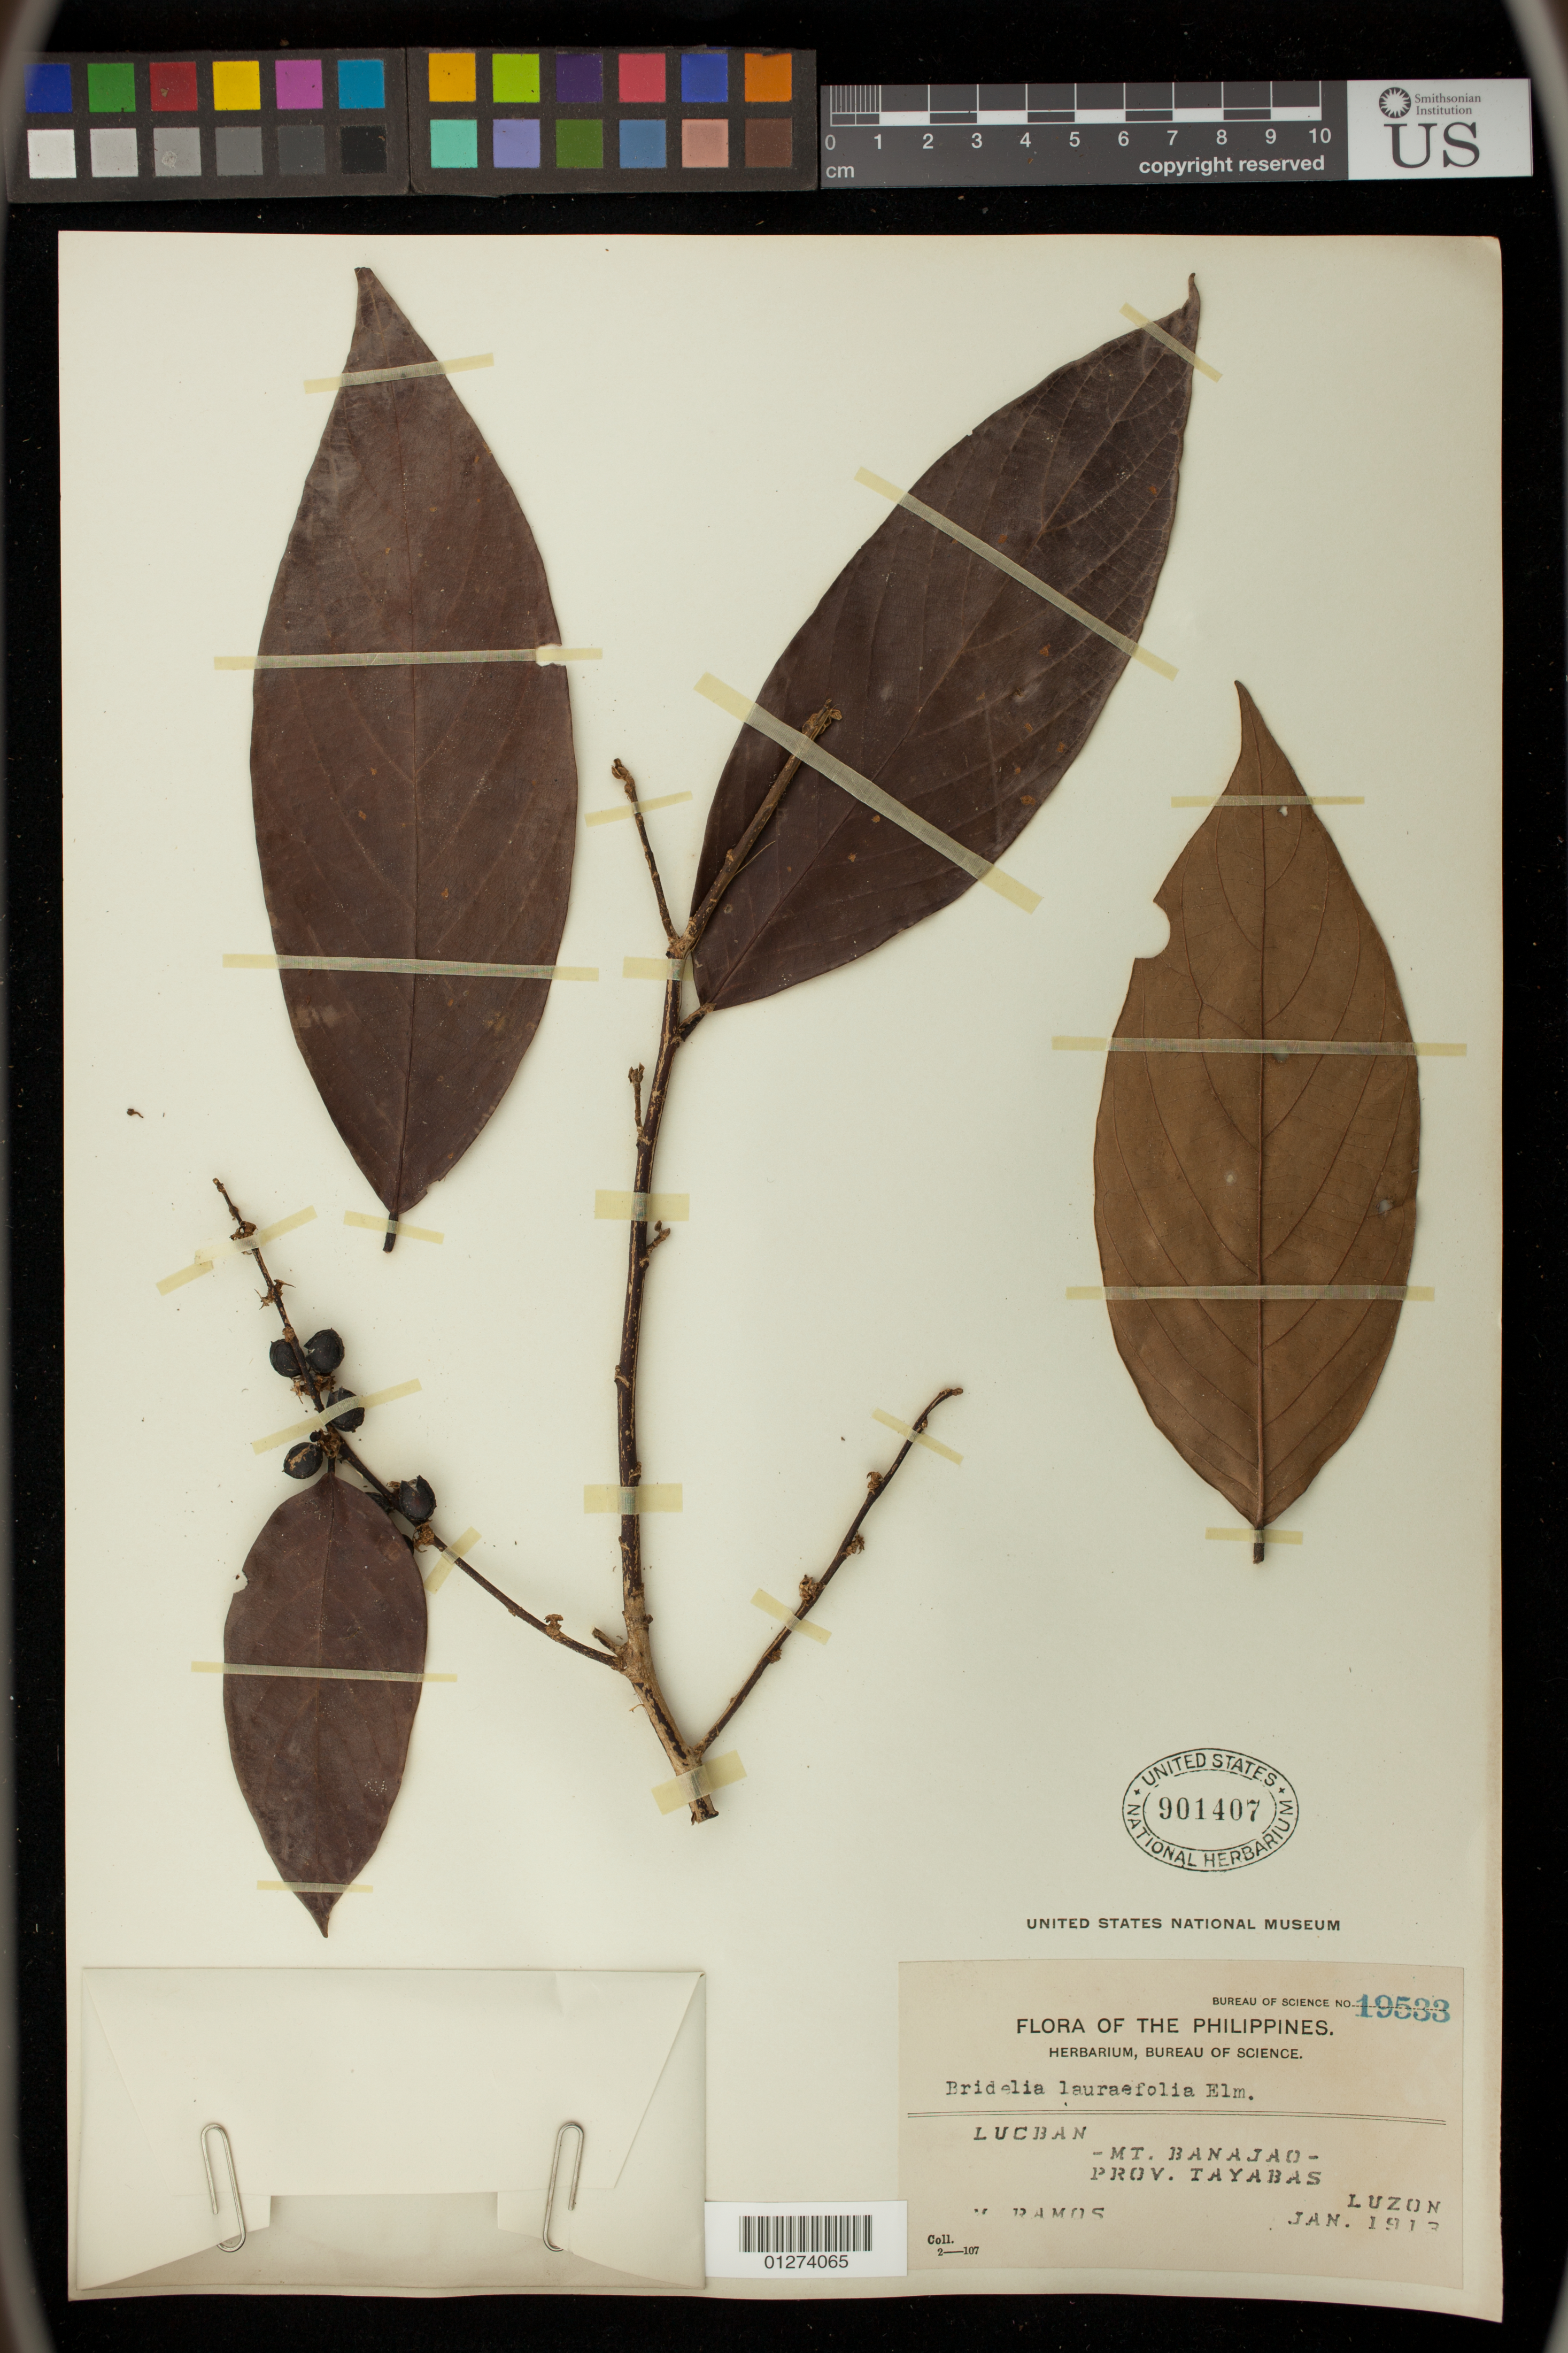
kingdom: Plantae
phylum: Tracheophyta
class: Magnoliopsida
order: Malpighiales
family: Phyllanthaceae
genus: Bridelia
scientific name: Bridelia glauca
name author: Blume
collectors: M. Ramos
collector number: Bur. Sci. 19533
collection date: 1913-01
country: Philippines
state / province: Calabarzon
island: Luzon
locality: Lucban - Mt. Banajao - Prov. Tayabas, Luzon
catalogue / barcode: US 901407